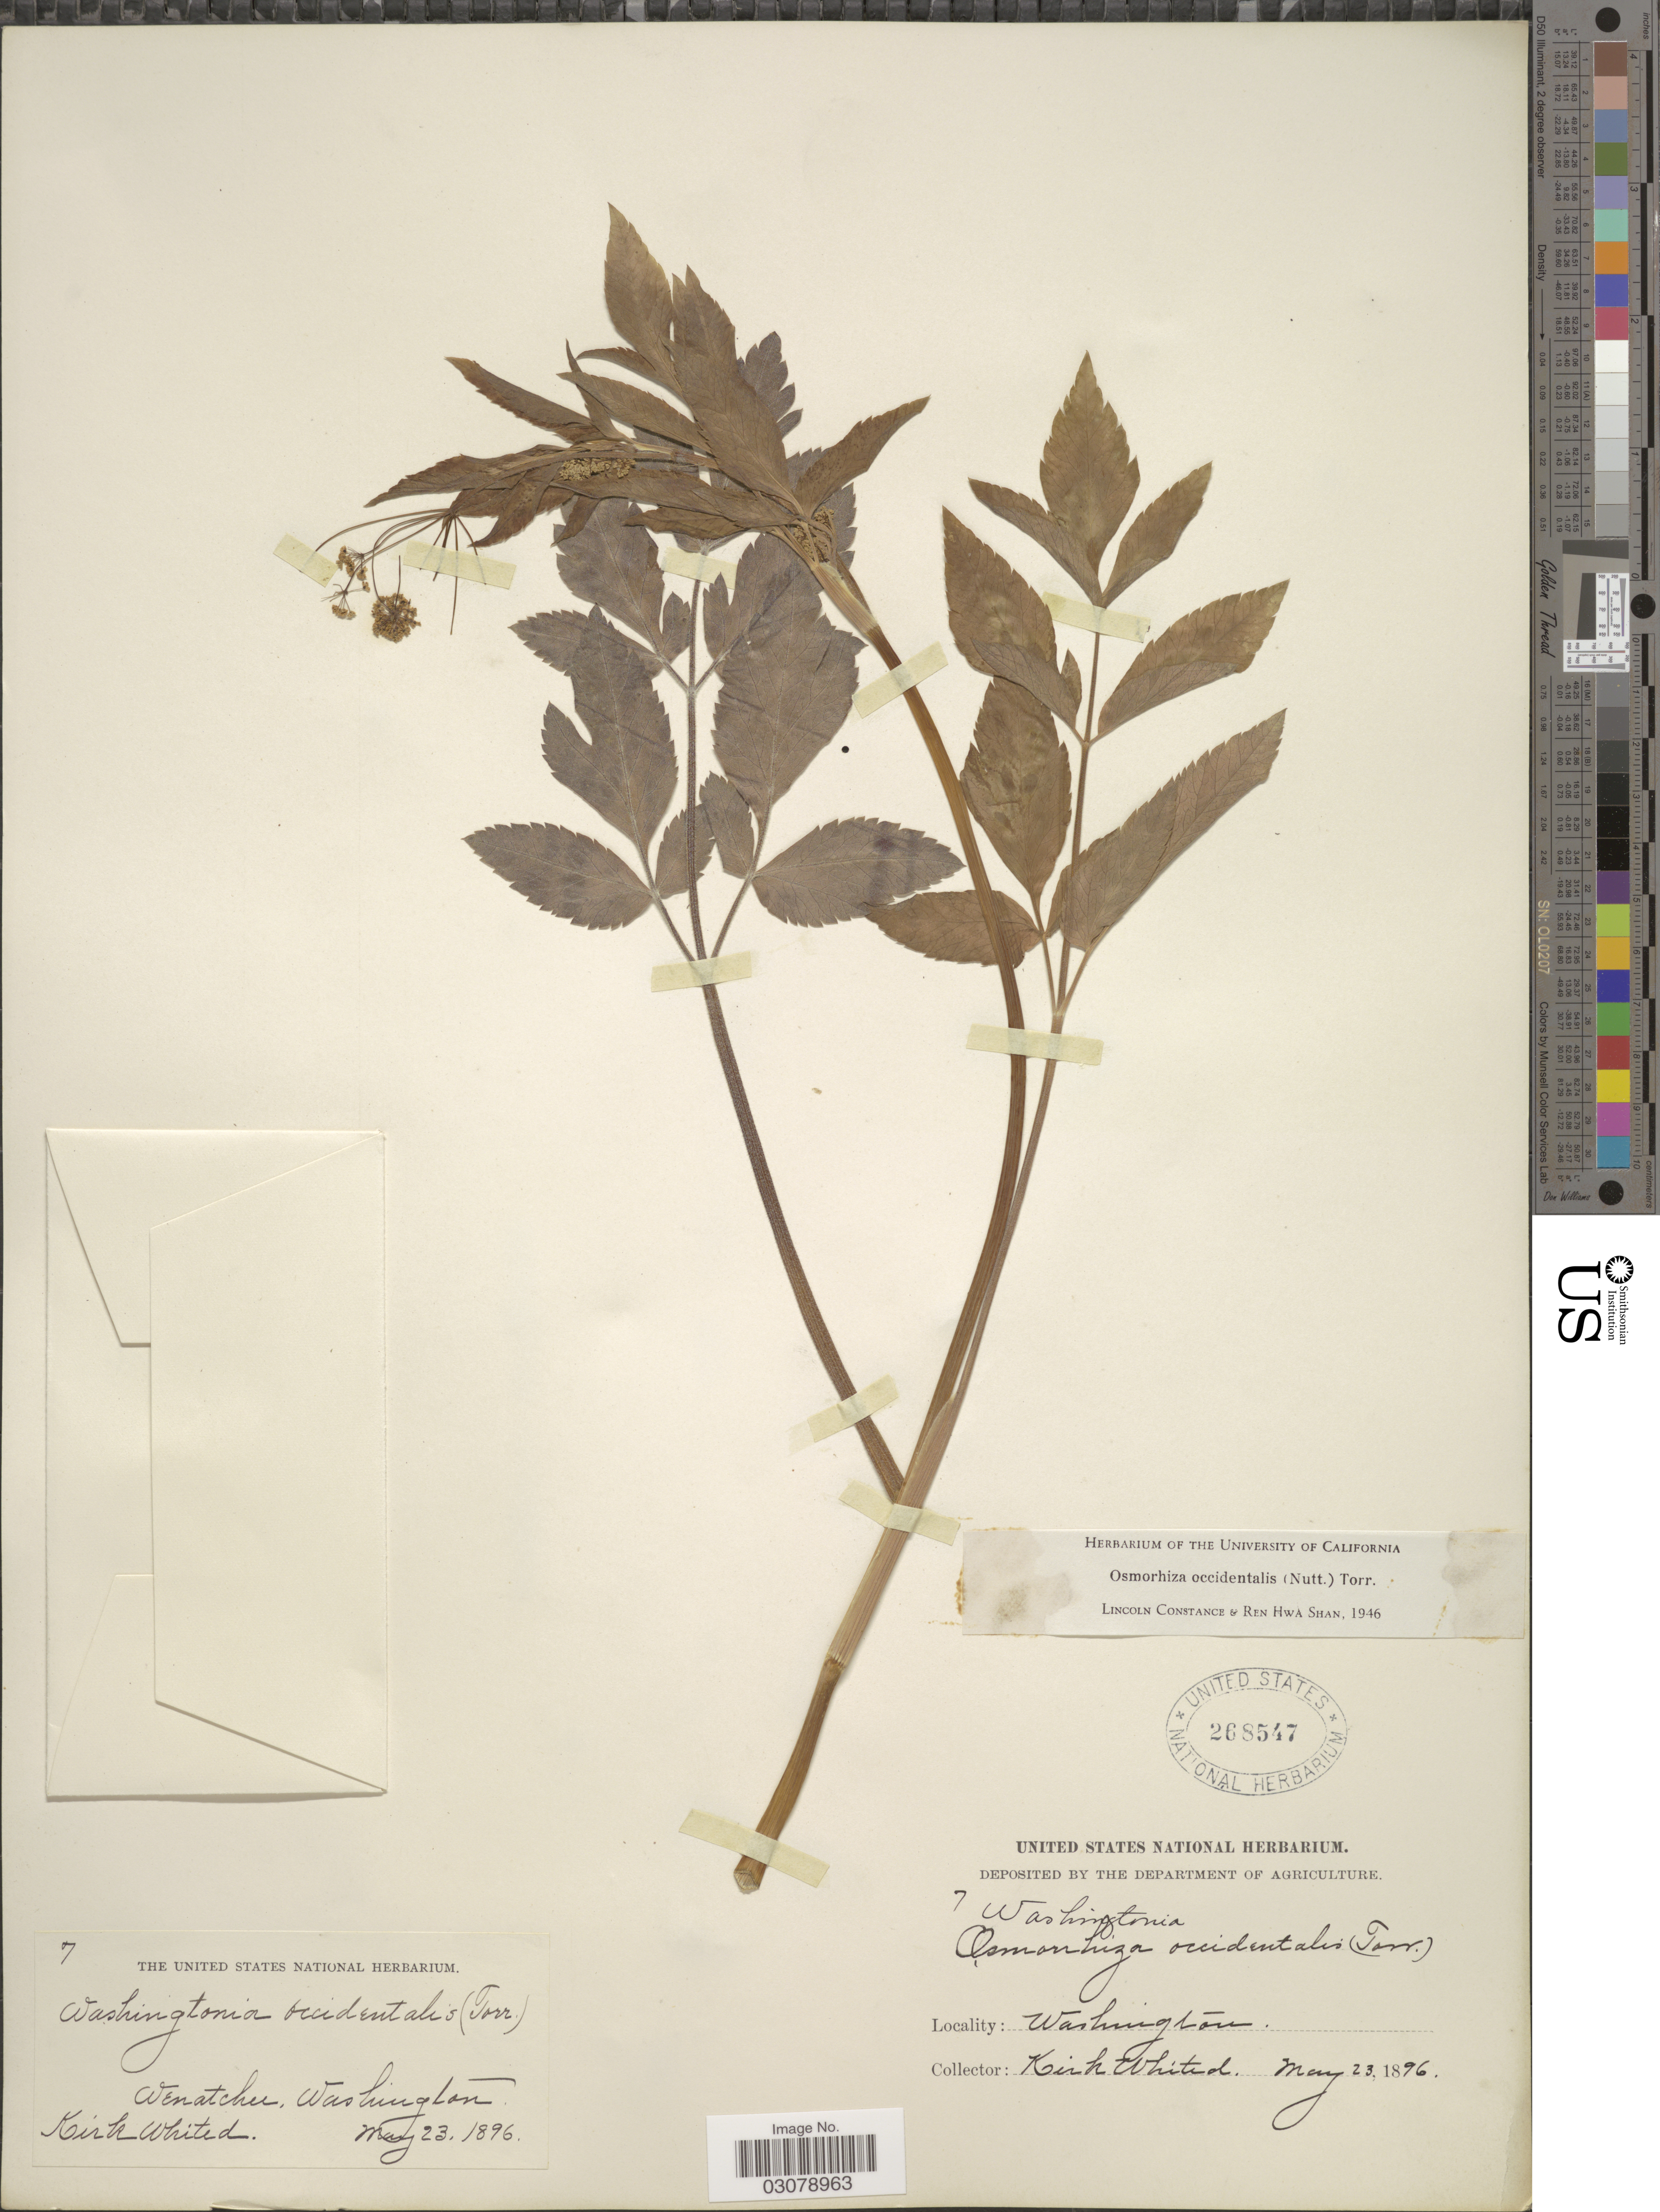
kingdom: Plantae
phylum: Tracheophyta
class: Magnoliopsida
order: Apiales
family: Apiaceae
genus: Osmorhiza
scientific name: Osmorhiza occidentalis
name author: (Nutt.) Torr.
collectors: K. Whited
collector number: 7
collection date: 1896-05-23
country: United States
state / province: Washington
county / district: Chelan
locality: Wenatchee.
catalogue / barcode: US 268547